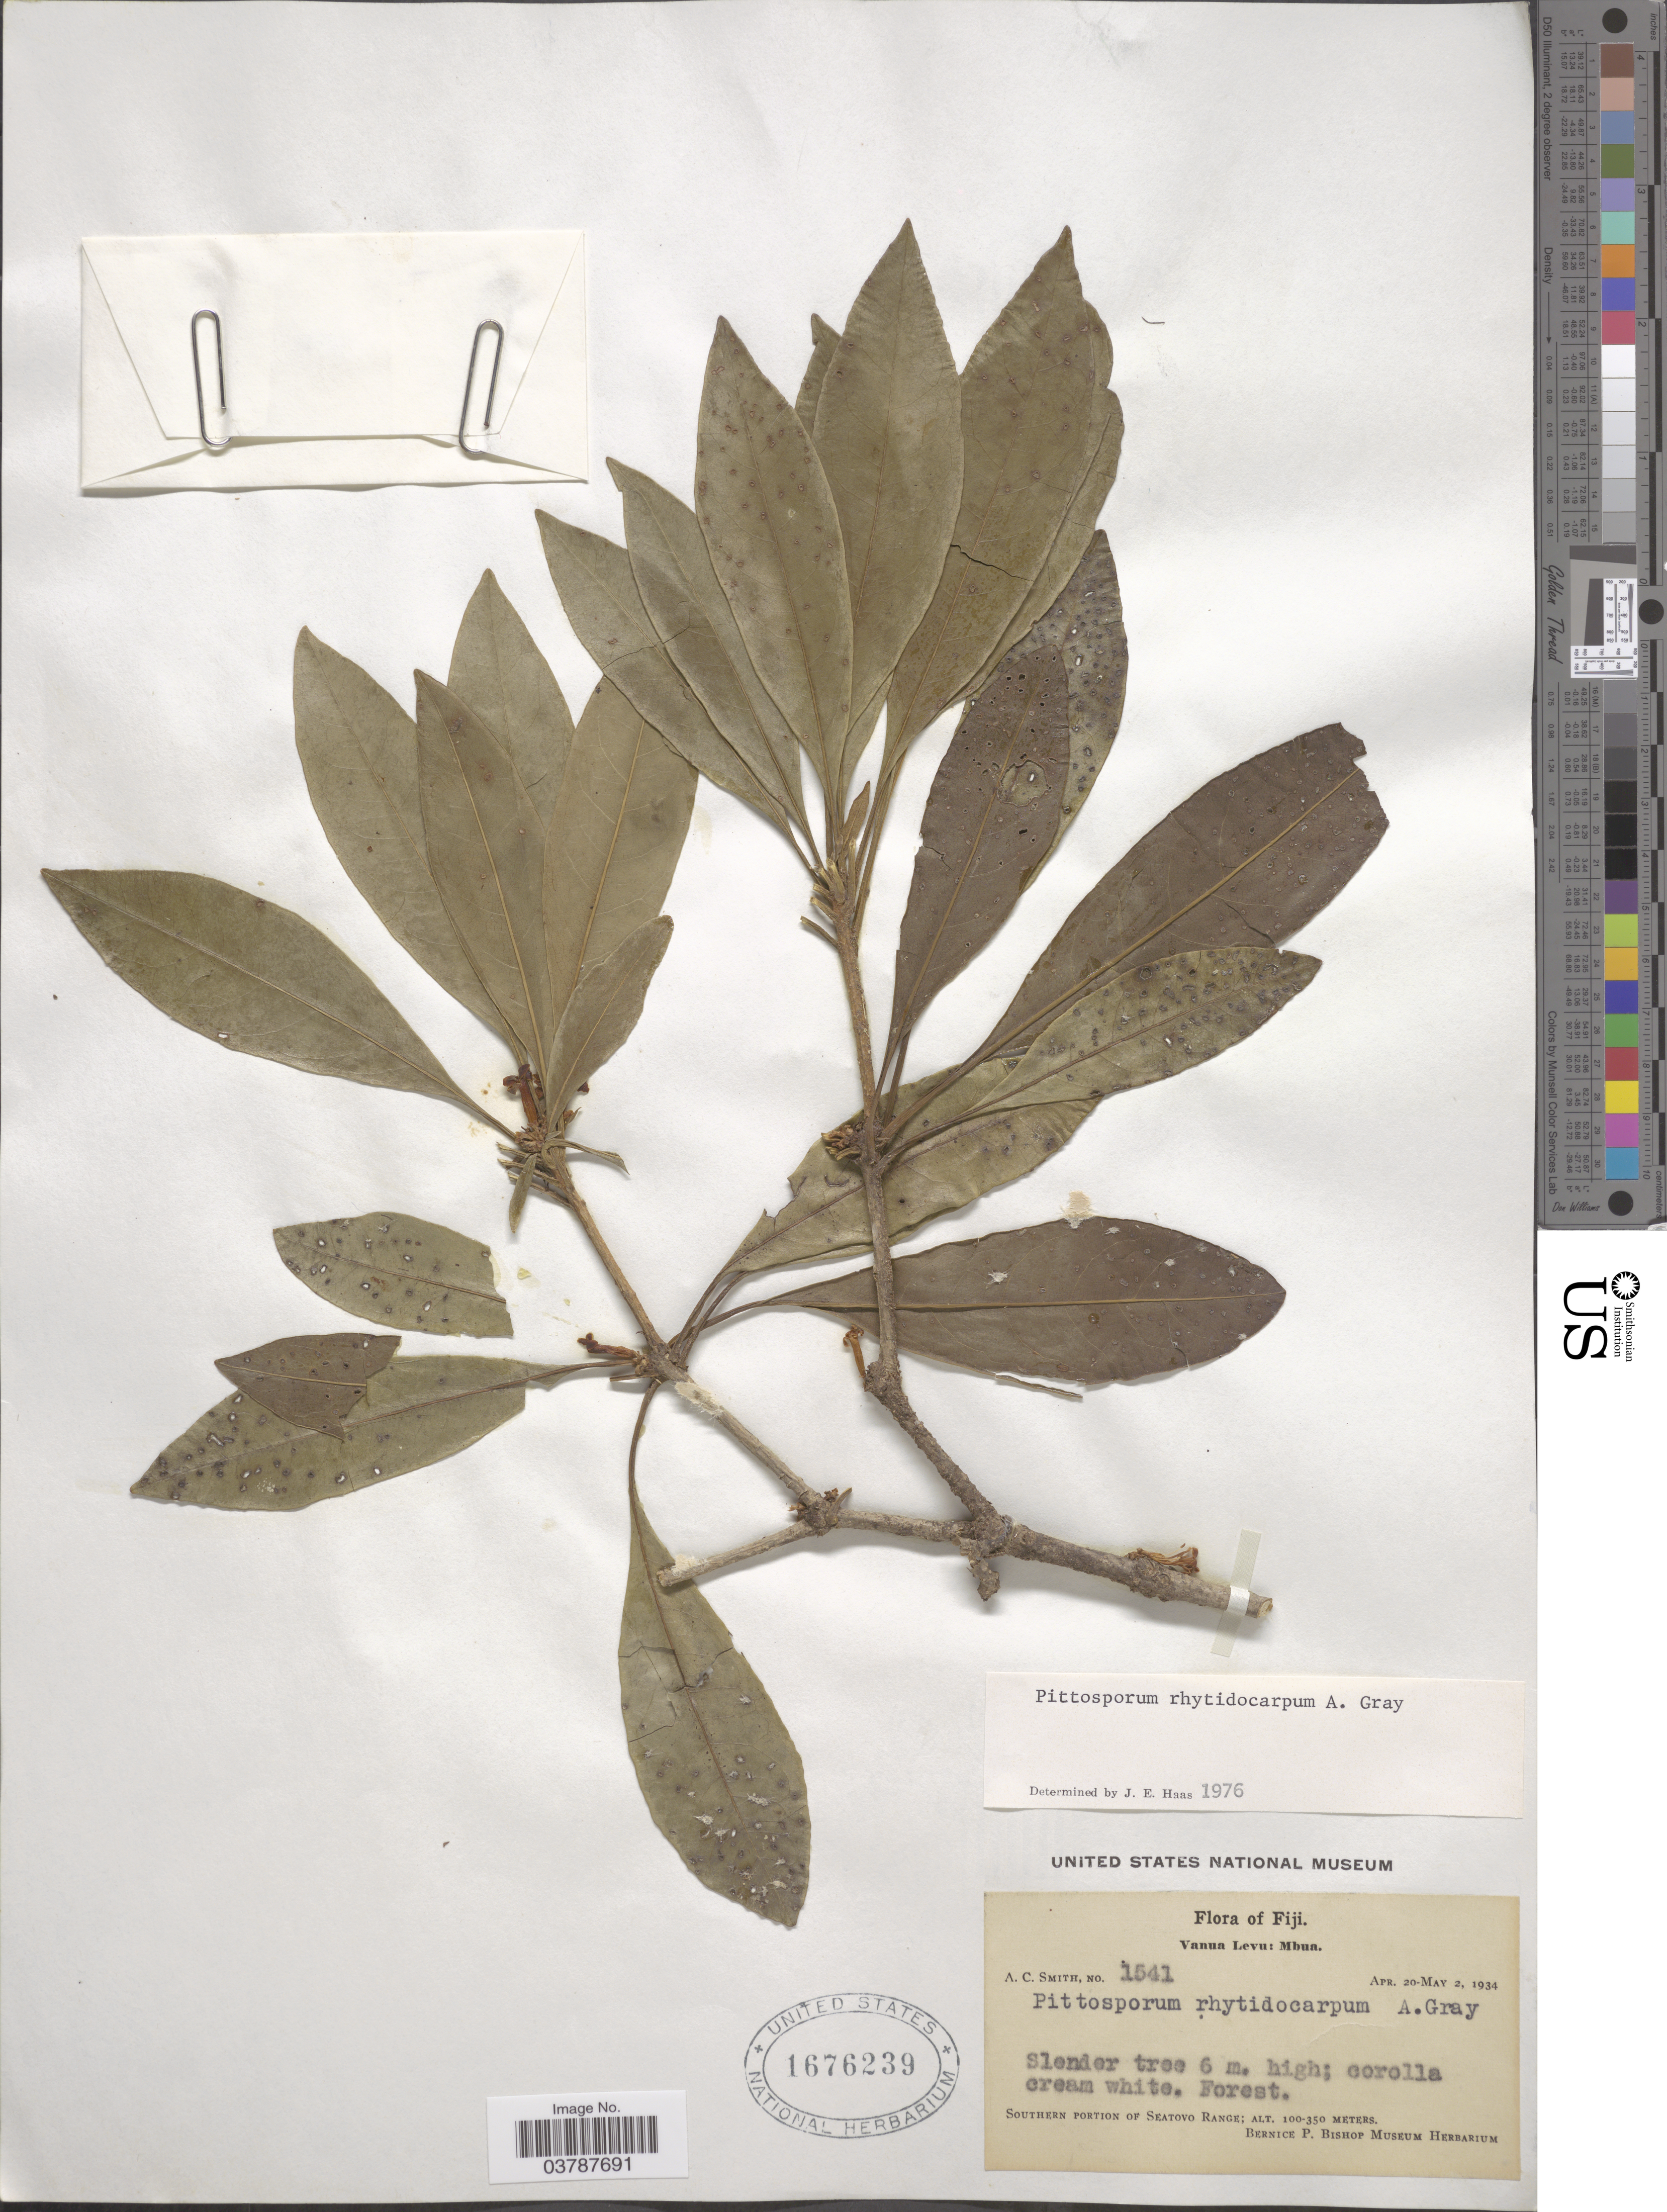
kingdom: Plantae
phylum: Tracheophyta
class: Magnoliopsida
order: Apiales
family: Pittosporaceae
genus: Pittosporum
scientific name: Pittosporum rhytidocarpum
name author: A. Gray in Wilkes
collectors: A. C. Smith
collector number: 1541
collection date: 1934-04-20/1934-05-02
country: Fiji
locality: Vanua Levu: Mbua. Southern portion of Seatovo Range.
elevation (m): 100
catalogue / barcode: US 1676239